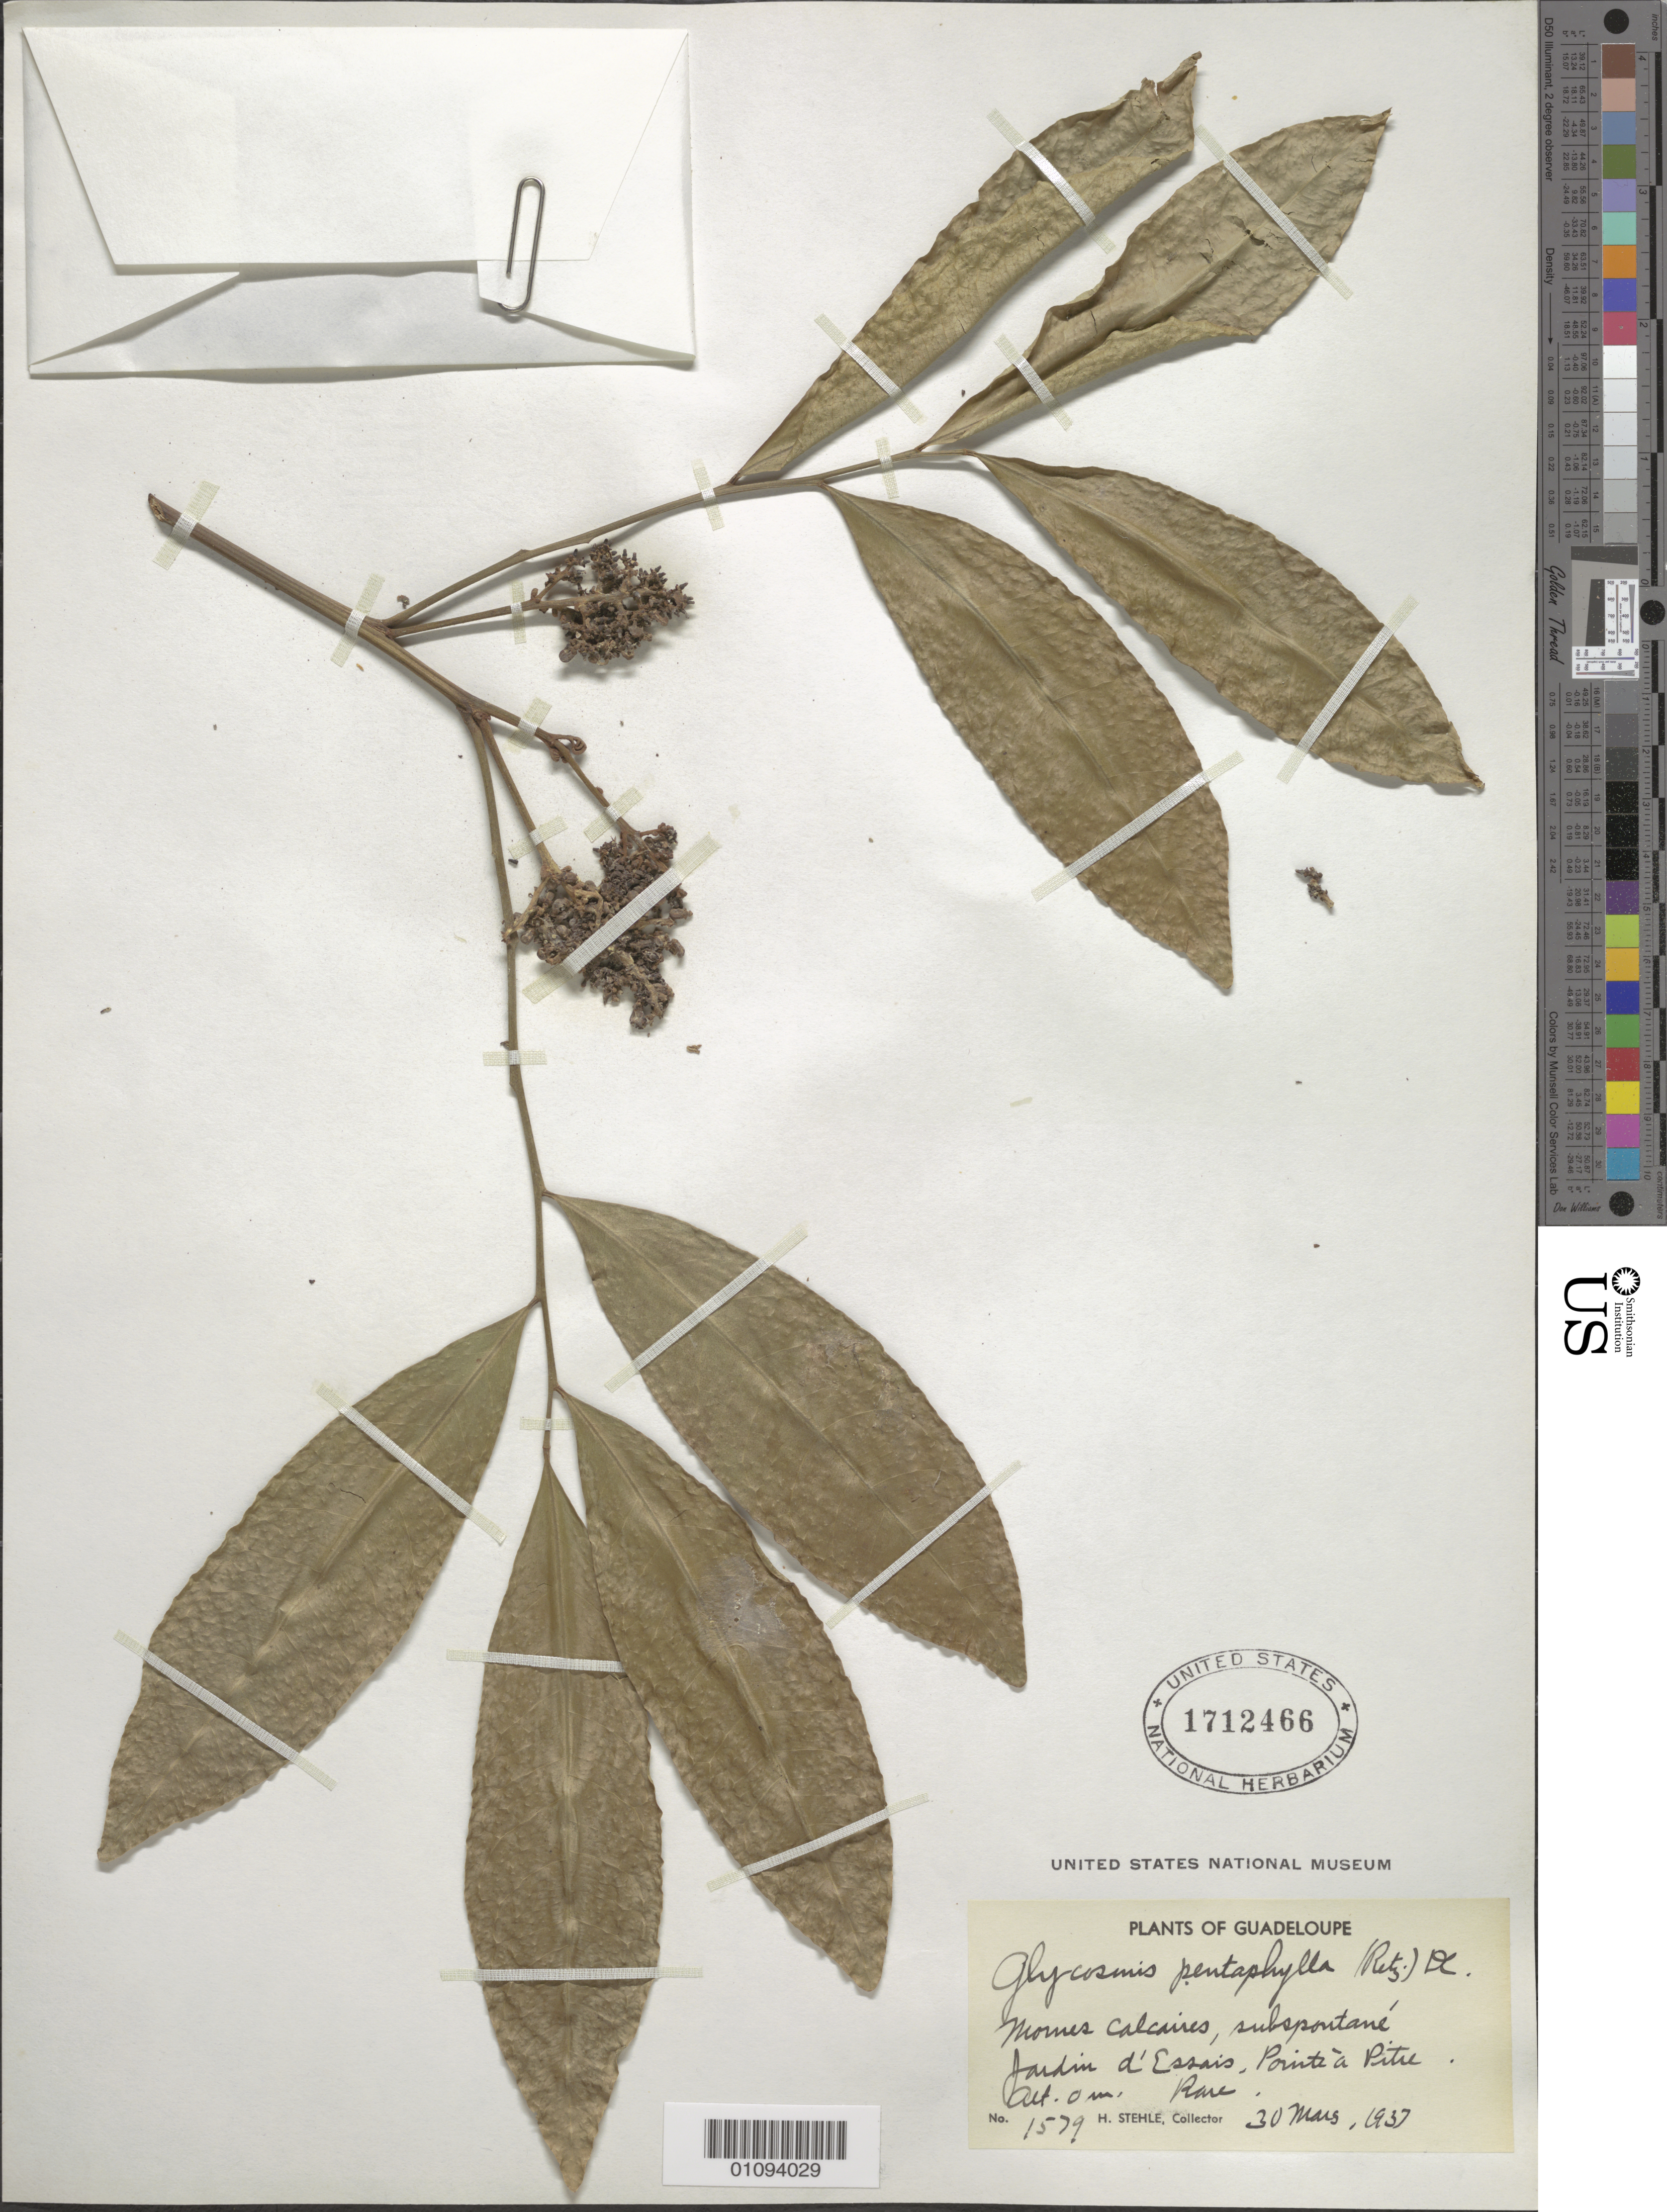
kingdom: Plantae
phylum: Tracheophyta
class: Magnoliopsida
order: Sapindales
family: Rutaceae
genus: Glycosmis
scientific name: Glycosmis pentaphylla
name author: (Retz.) DC.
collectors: H. Stehlé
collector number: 1579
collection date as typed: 30 Mar 1937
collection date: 1937-03-30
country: Guadeloupe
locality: Mournes Calcaiures, Subspontane, Jardin d'Essasis, Pointe a Pitre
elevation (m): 0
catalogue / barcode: US 1712466